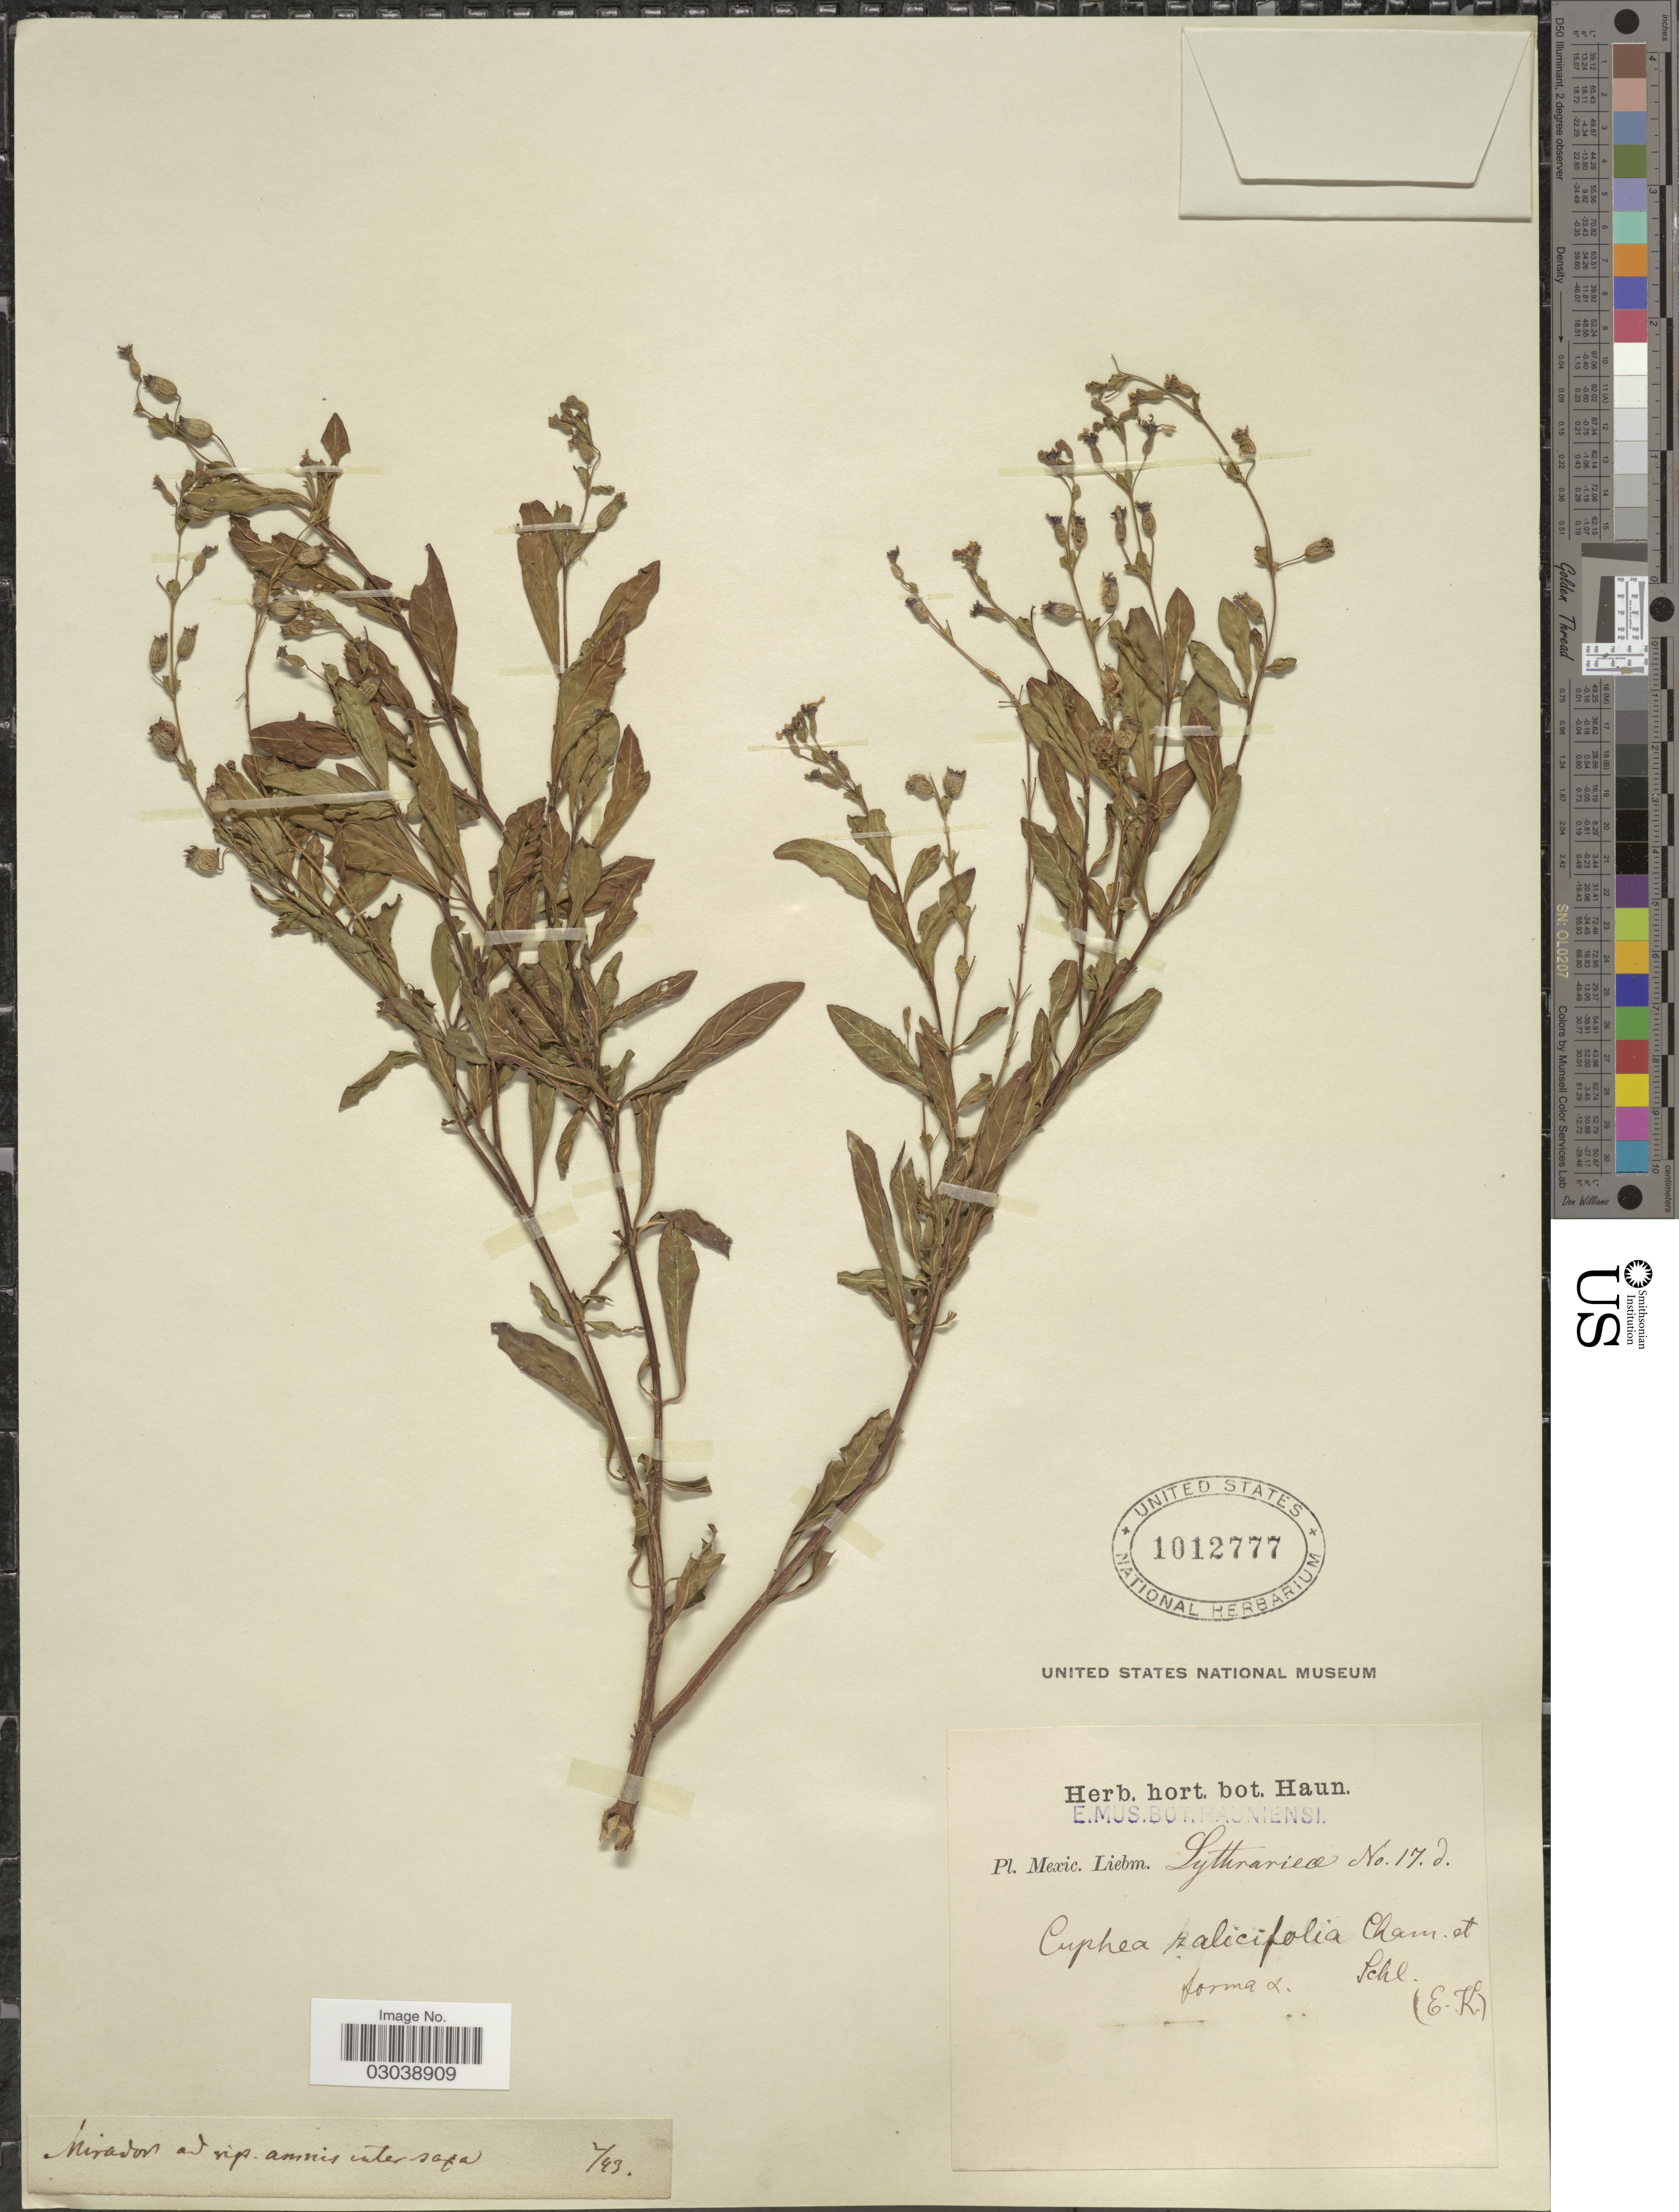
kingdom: Plantae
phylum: Tracheophyta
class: Magnoliopsida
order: Myrtales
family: Lythraceae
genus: Cuphea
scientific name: Cuphea salicifolia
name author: Schltdl. & Cham.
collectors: Liebmann, --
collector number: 17. d.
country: Mexico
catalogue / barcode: US 1012777